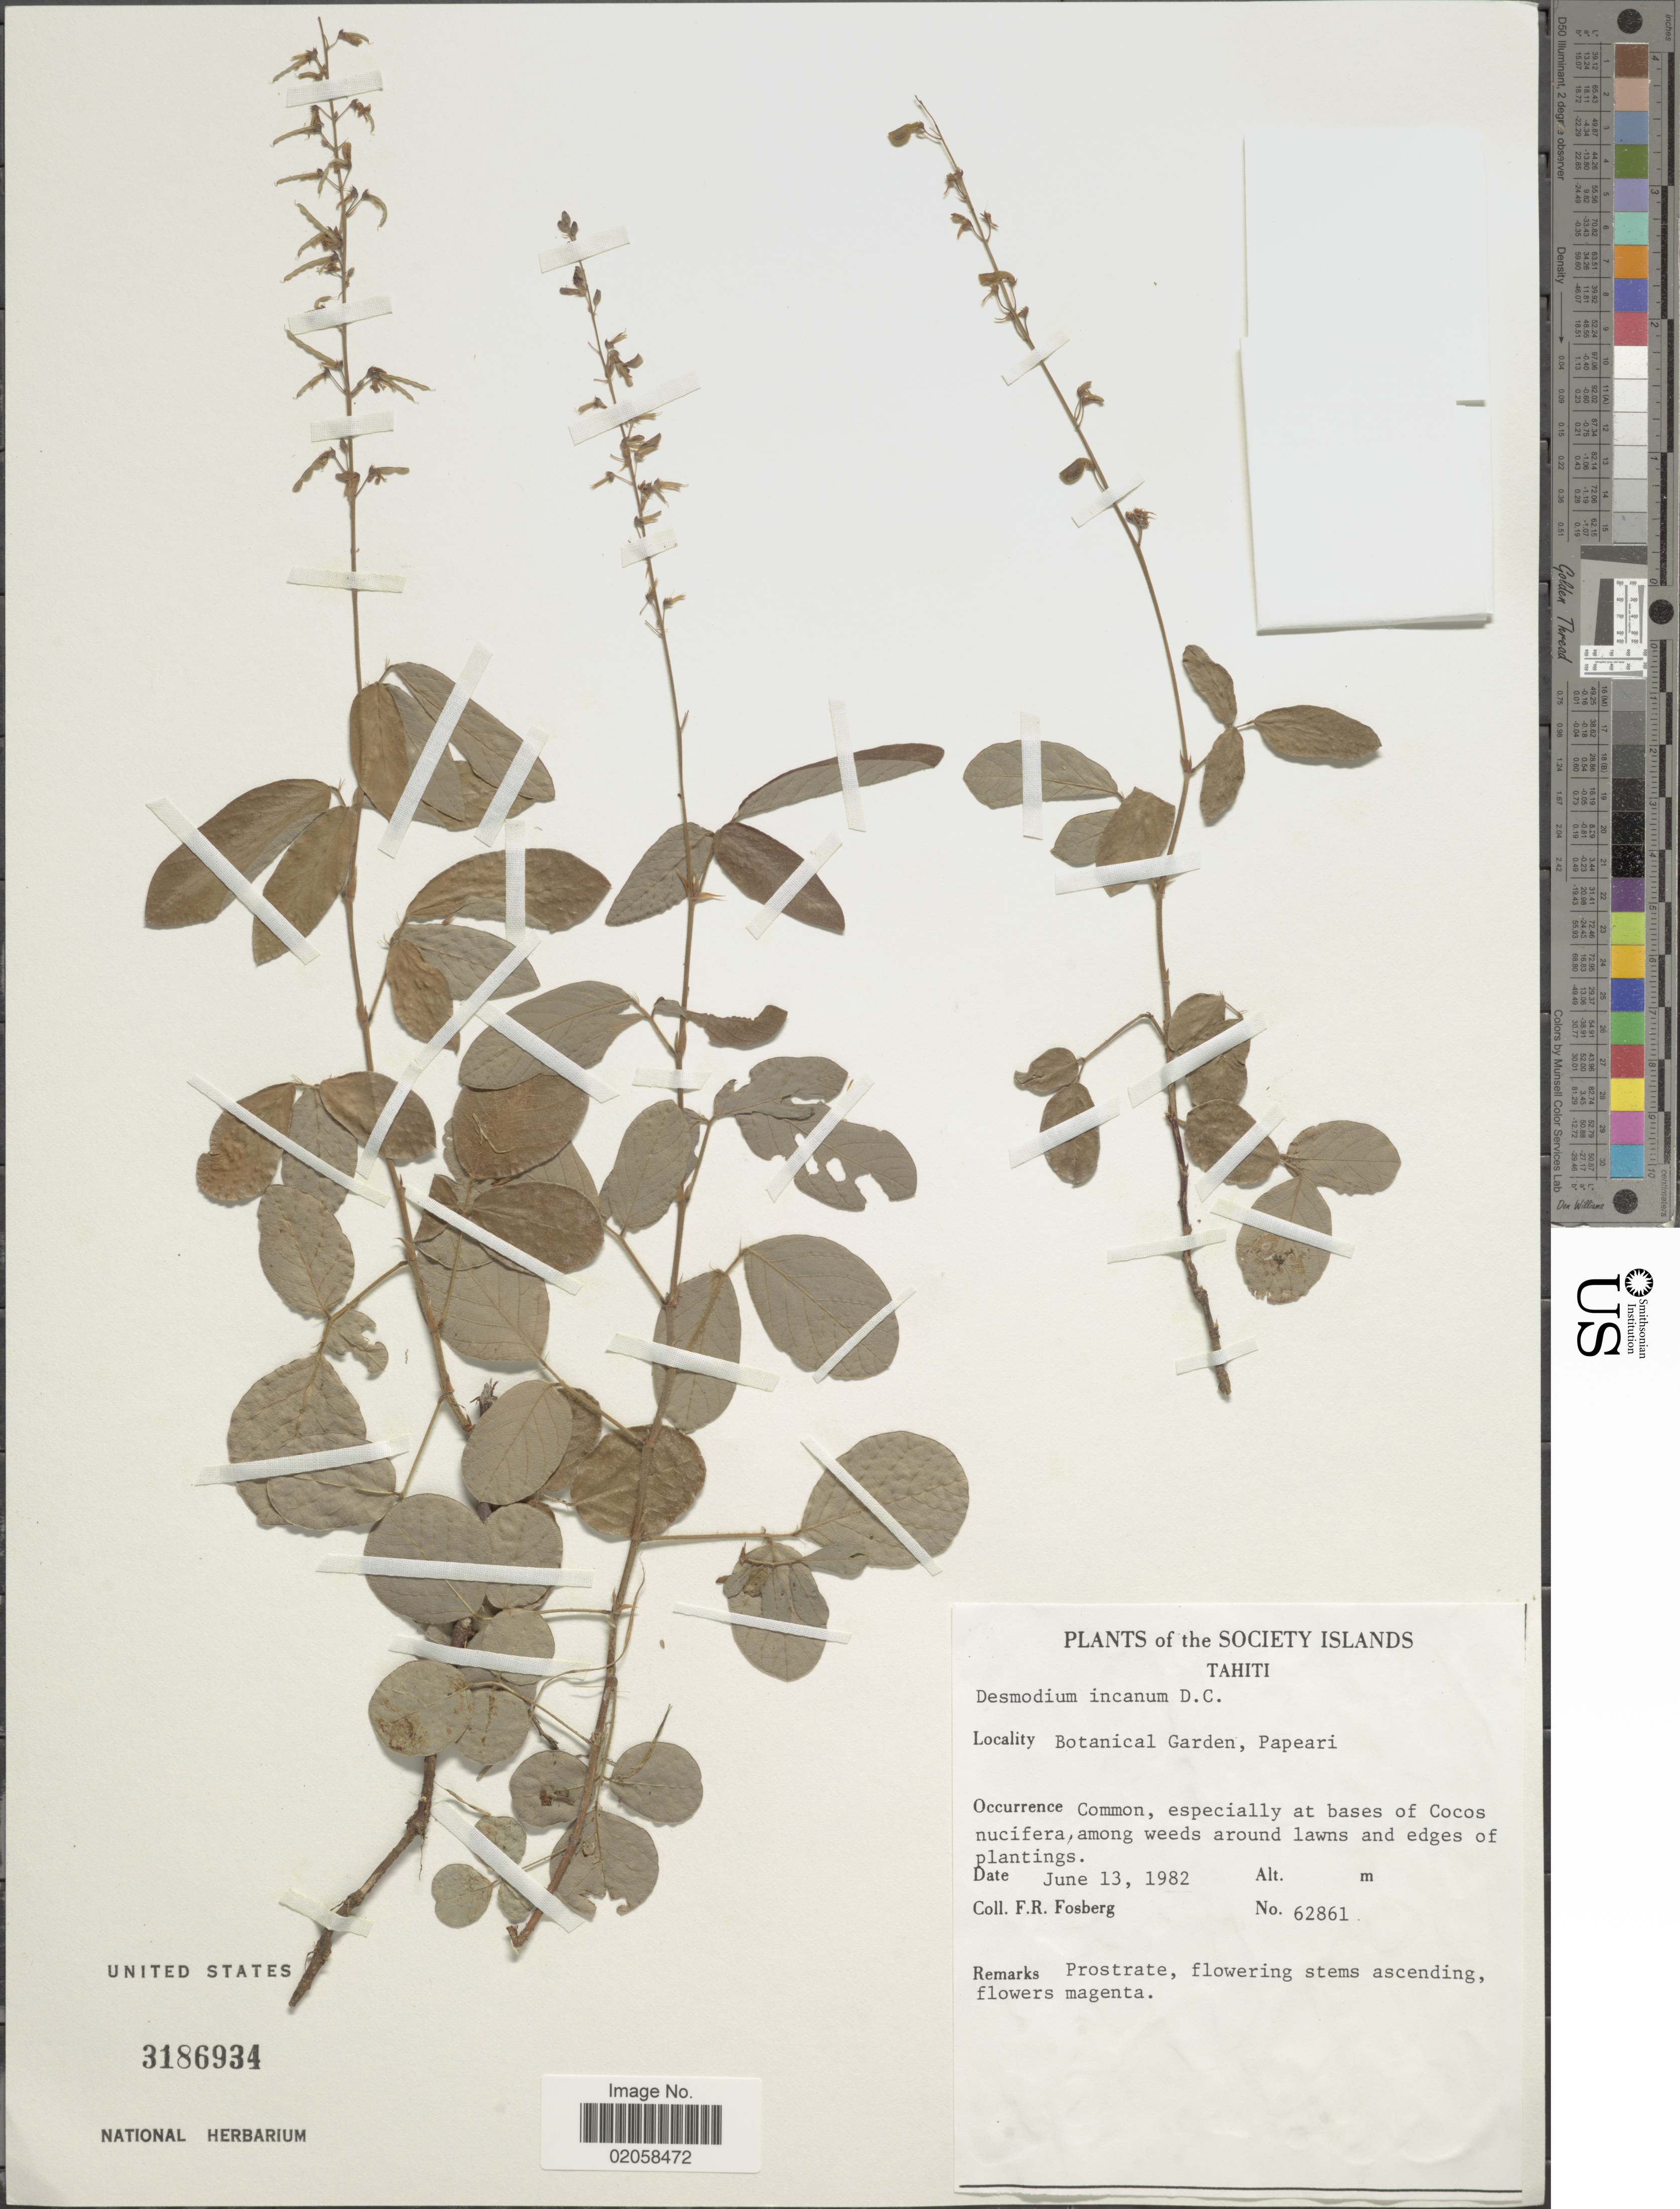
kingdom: Plantae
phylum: Tracheophyta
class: Magnoliopsida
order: Fabales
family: Fabaceae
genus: Desmodium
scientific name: Desmodium incanum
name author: (Sw.) DC.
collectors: F. R. Fosberg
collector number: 62861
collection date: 1982-06-13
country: French Polynesia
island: Tahiti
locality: Society Islands, Tahiti, Botanical Garden, Papeari, at base of Cocos nucifera.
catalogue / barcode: US 3186934